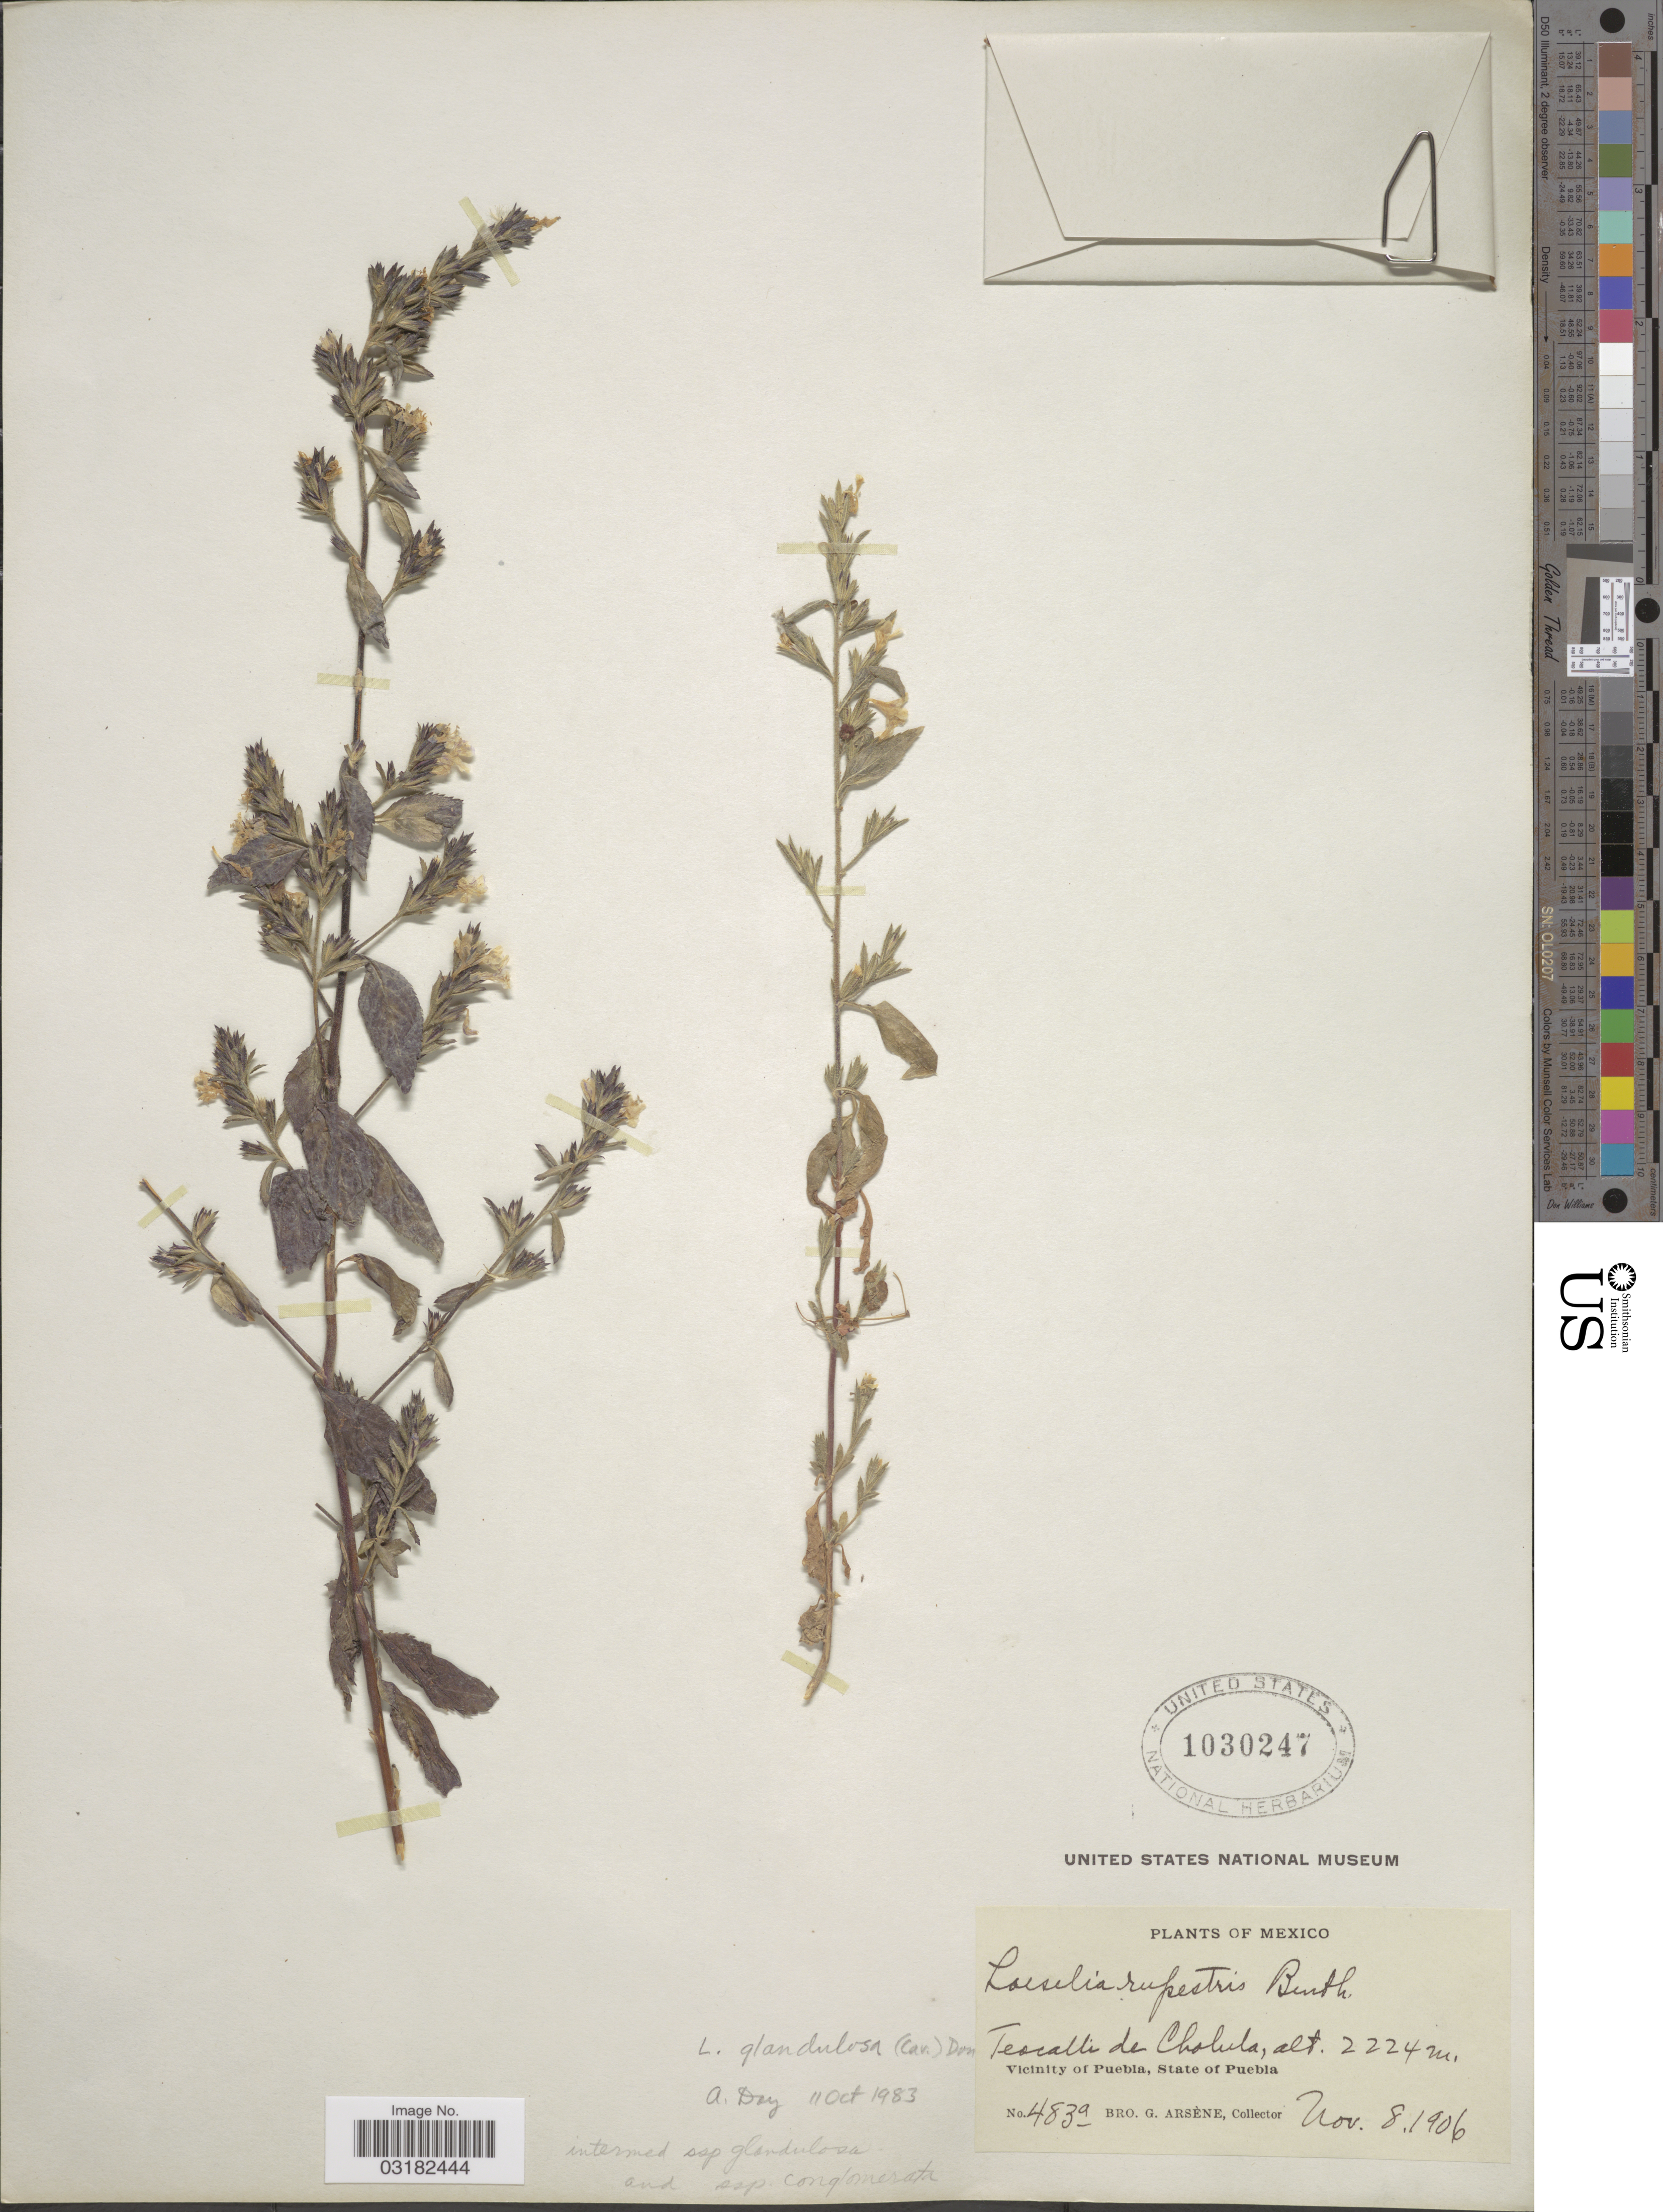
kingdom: Plantae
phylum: Tracheophyta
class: Magnoliopsida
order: Ericales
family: Polemoniaceae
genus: Loeselia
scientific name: Loeselia glandulosa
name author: (Cav.) G. Don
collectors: Bro. G. Arsène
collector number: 483a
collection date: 1906-11-08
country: Mexico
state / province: Puebla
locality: Tescalli de Cholula. Vicinity of Puebla.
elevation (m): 2224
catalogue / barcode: US 1030247